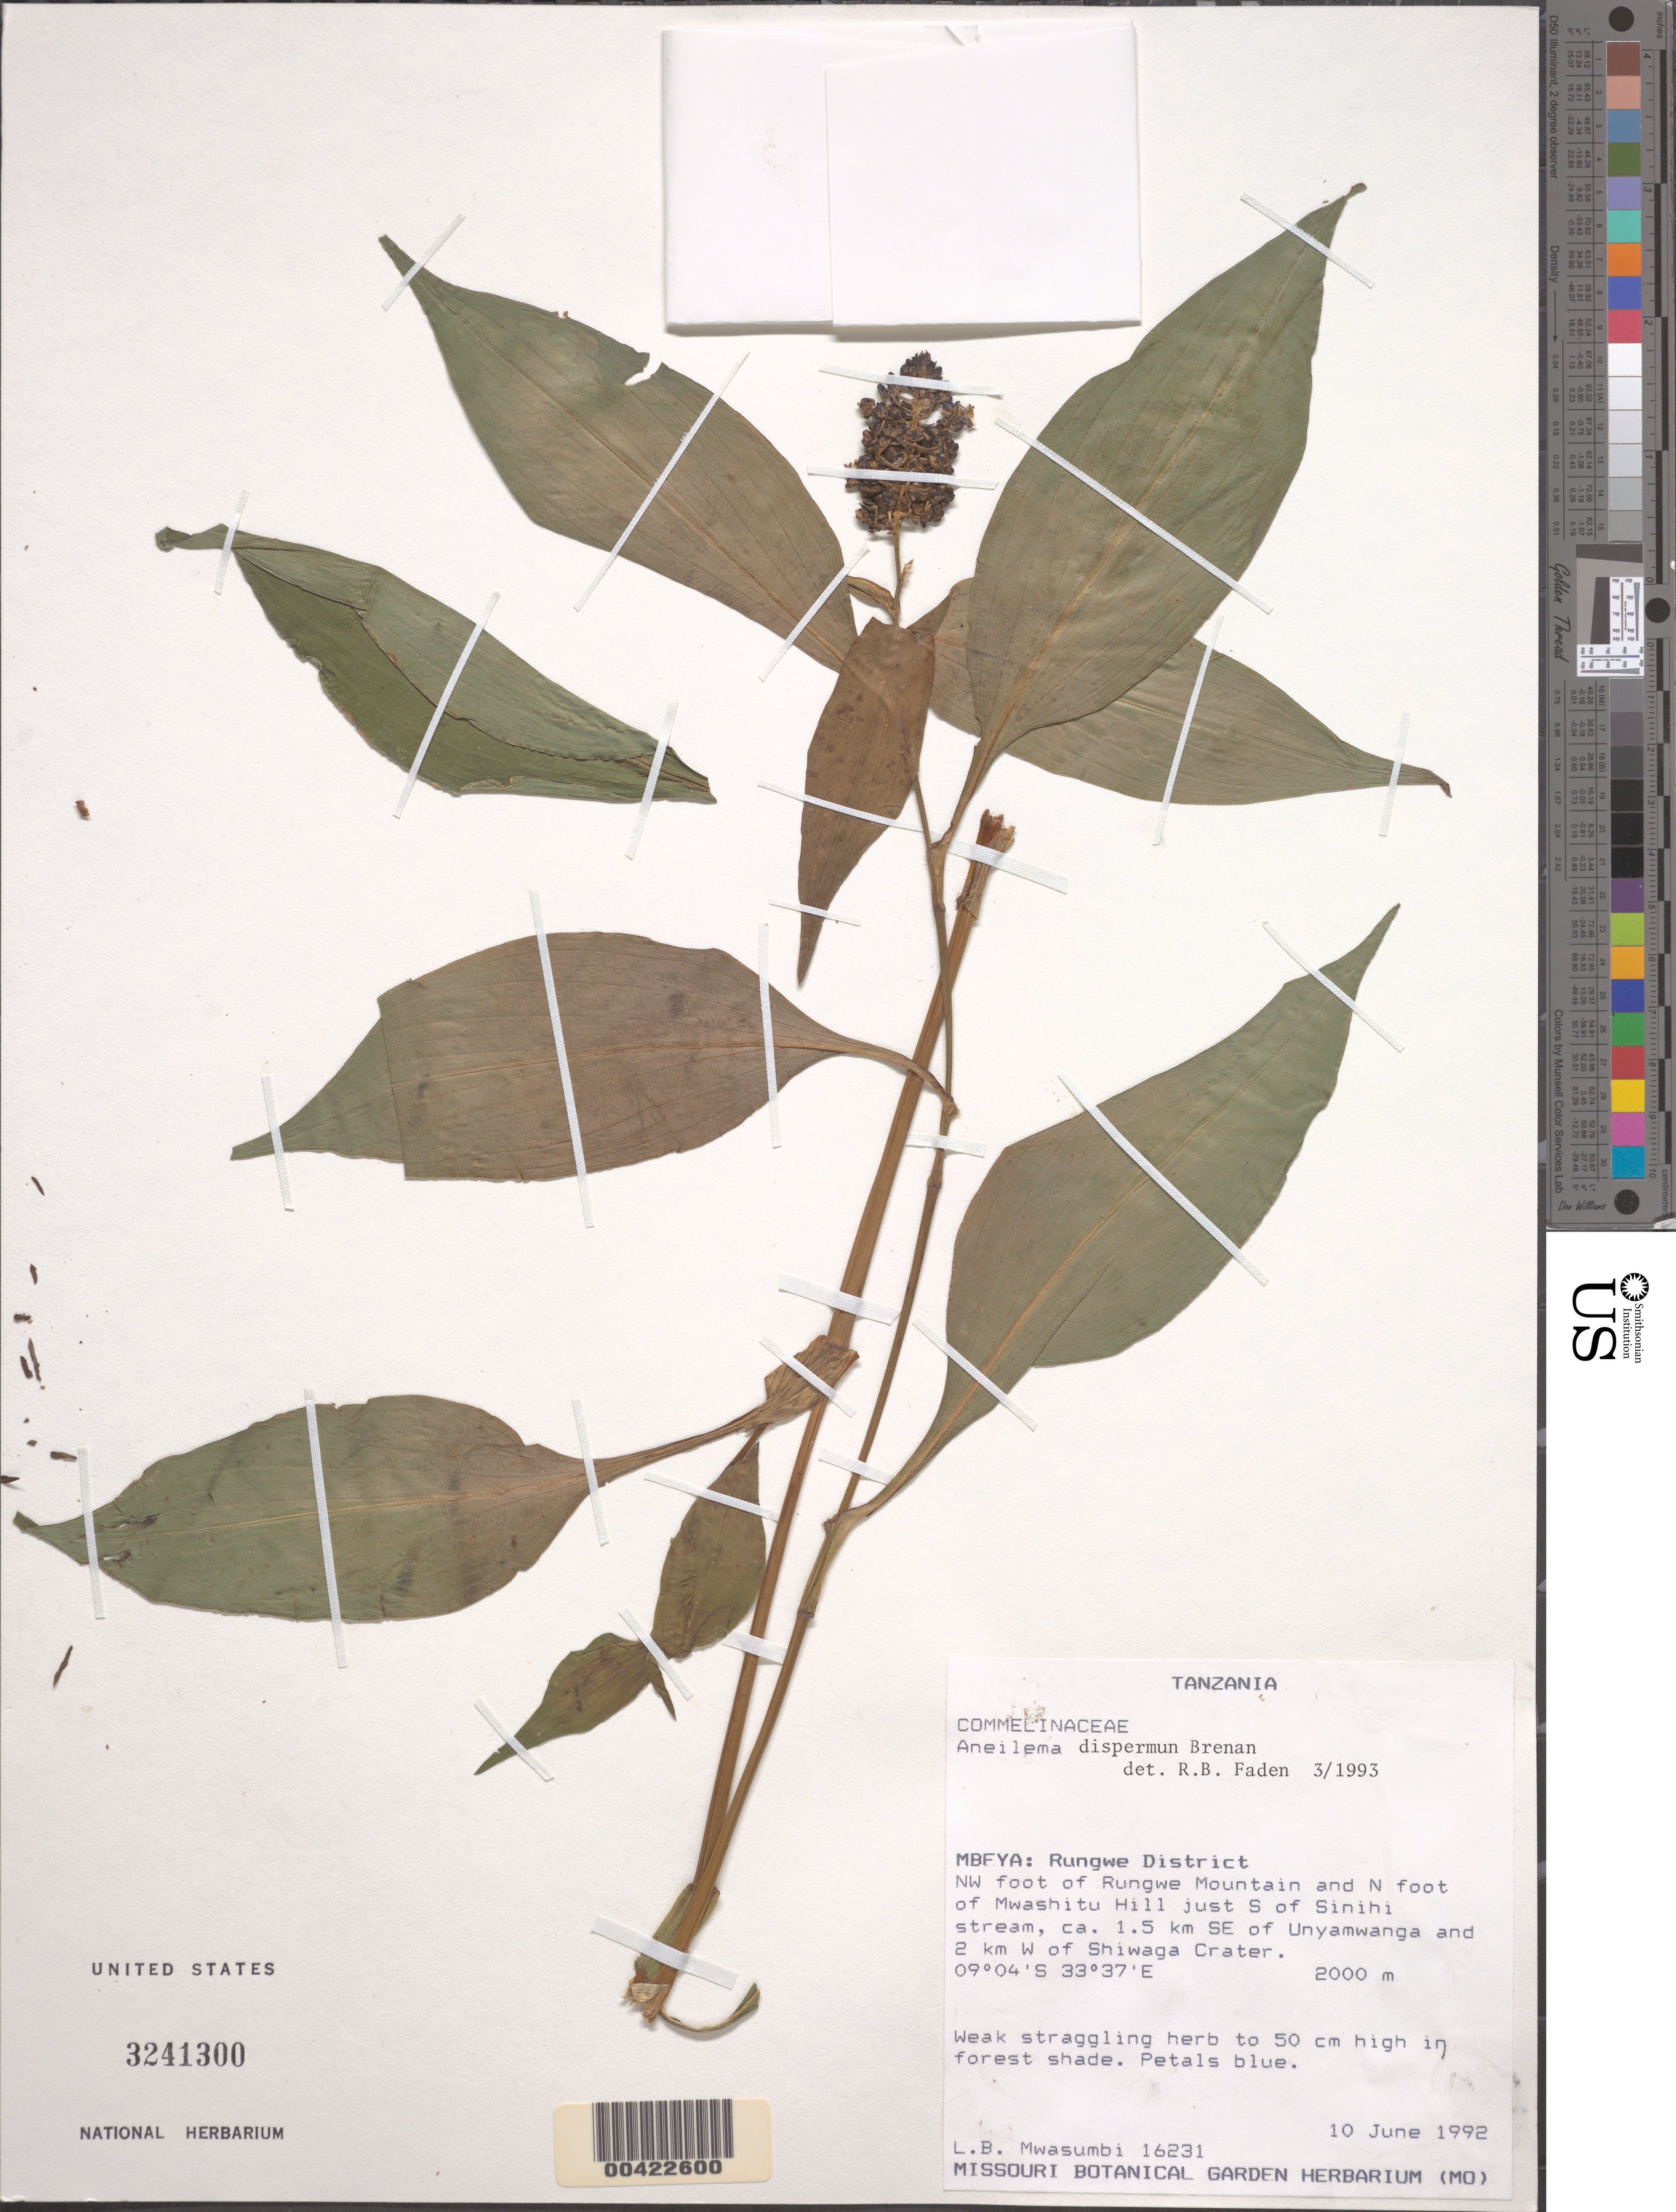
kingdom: Plantae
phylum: Tracheophyta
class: Liliopsida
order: Commelinales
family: Commelinaceae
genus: Aneilema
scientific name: Aneilema dispermum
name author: Brenan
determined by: Faden, Robert B., (US), Smithsonian Institution - National Museum of Natural History (UNITED STATES)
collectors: L. Mwasumbi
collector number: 16231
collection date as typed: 10 Jun 1992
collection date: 1992-06-10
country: Tanzania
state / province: Mbeya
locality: Rungwe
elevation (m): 2000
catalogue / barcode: US 3241300